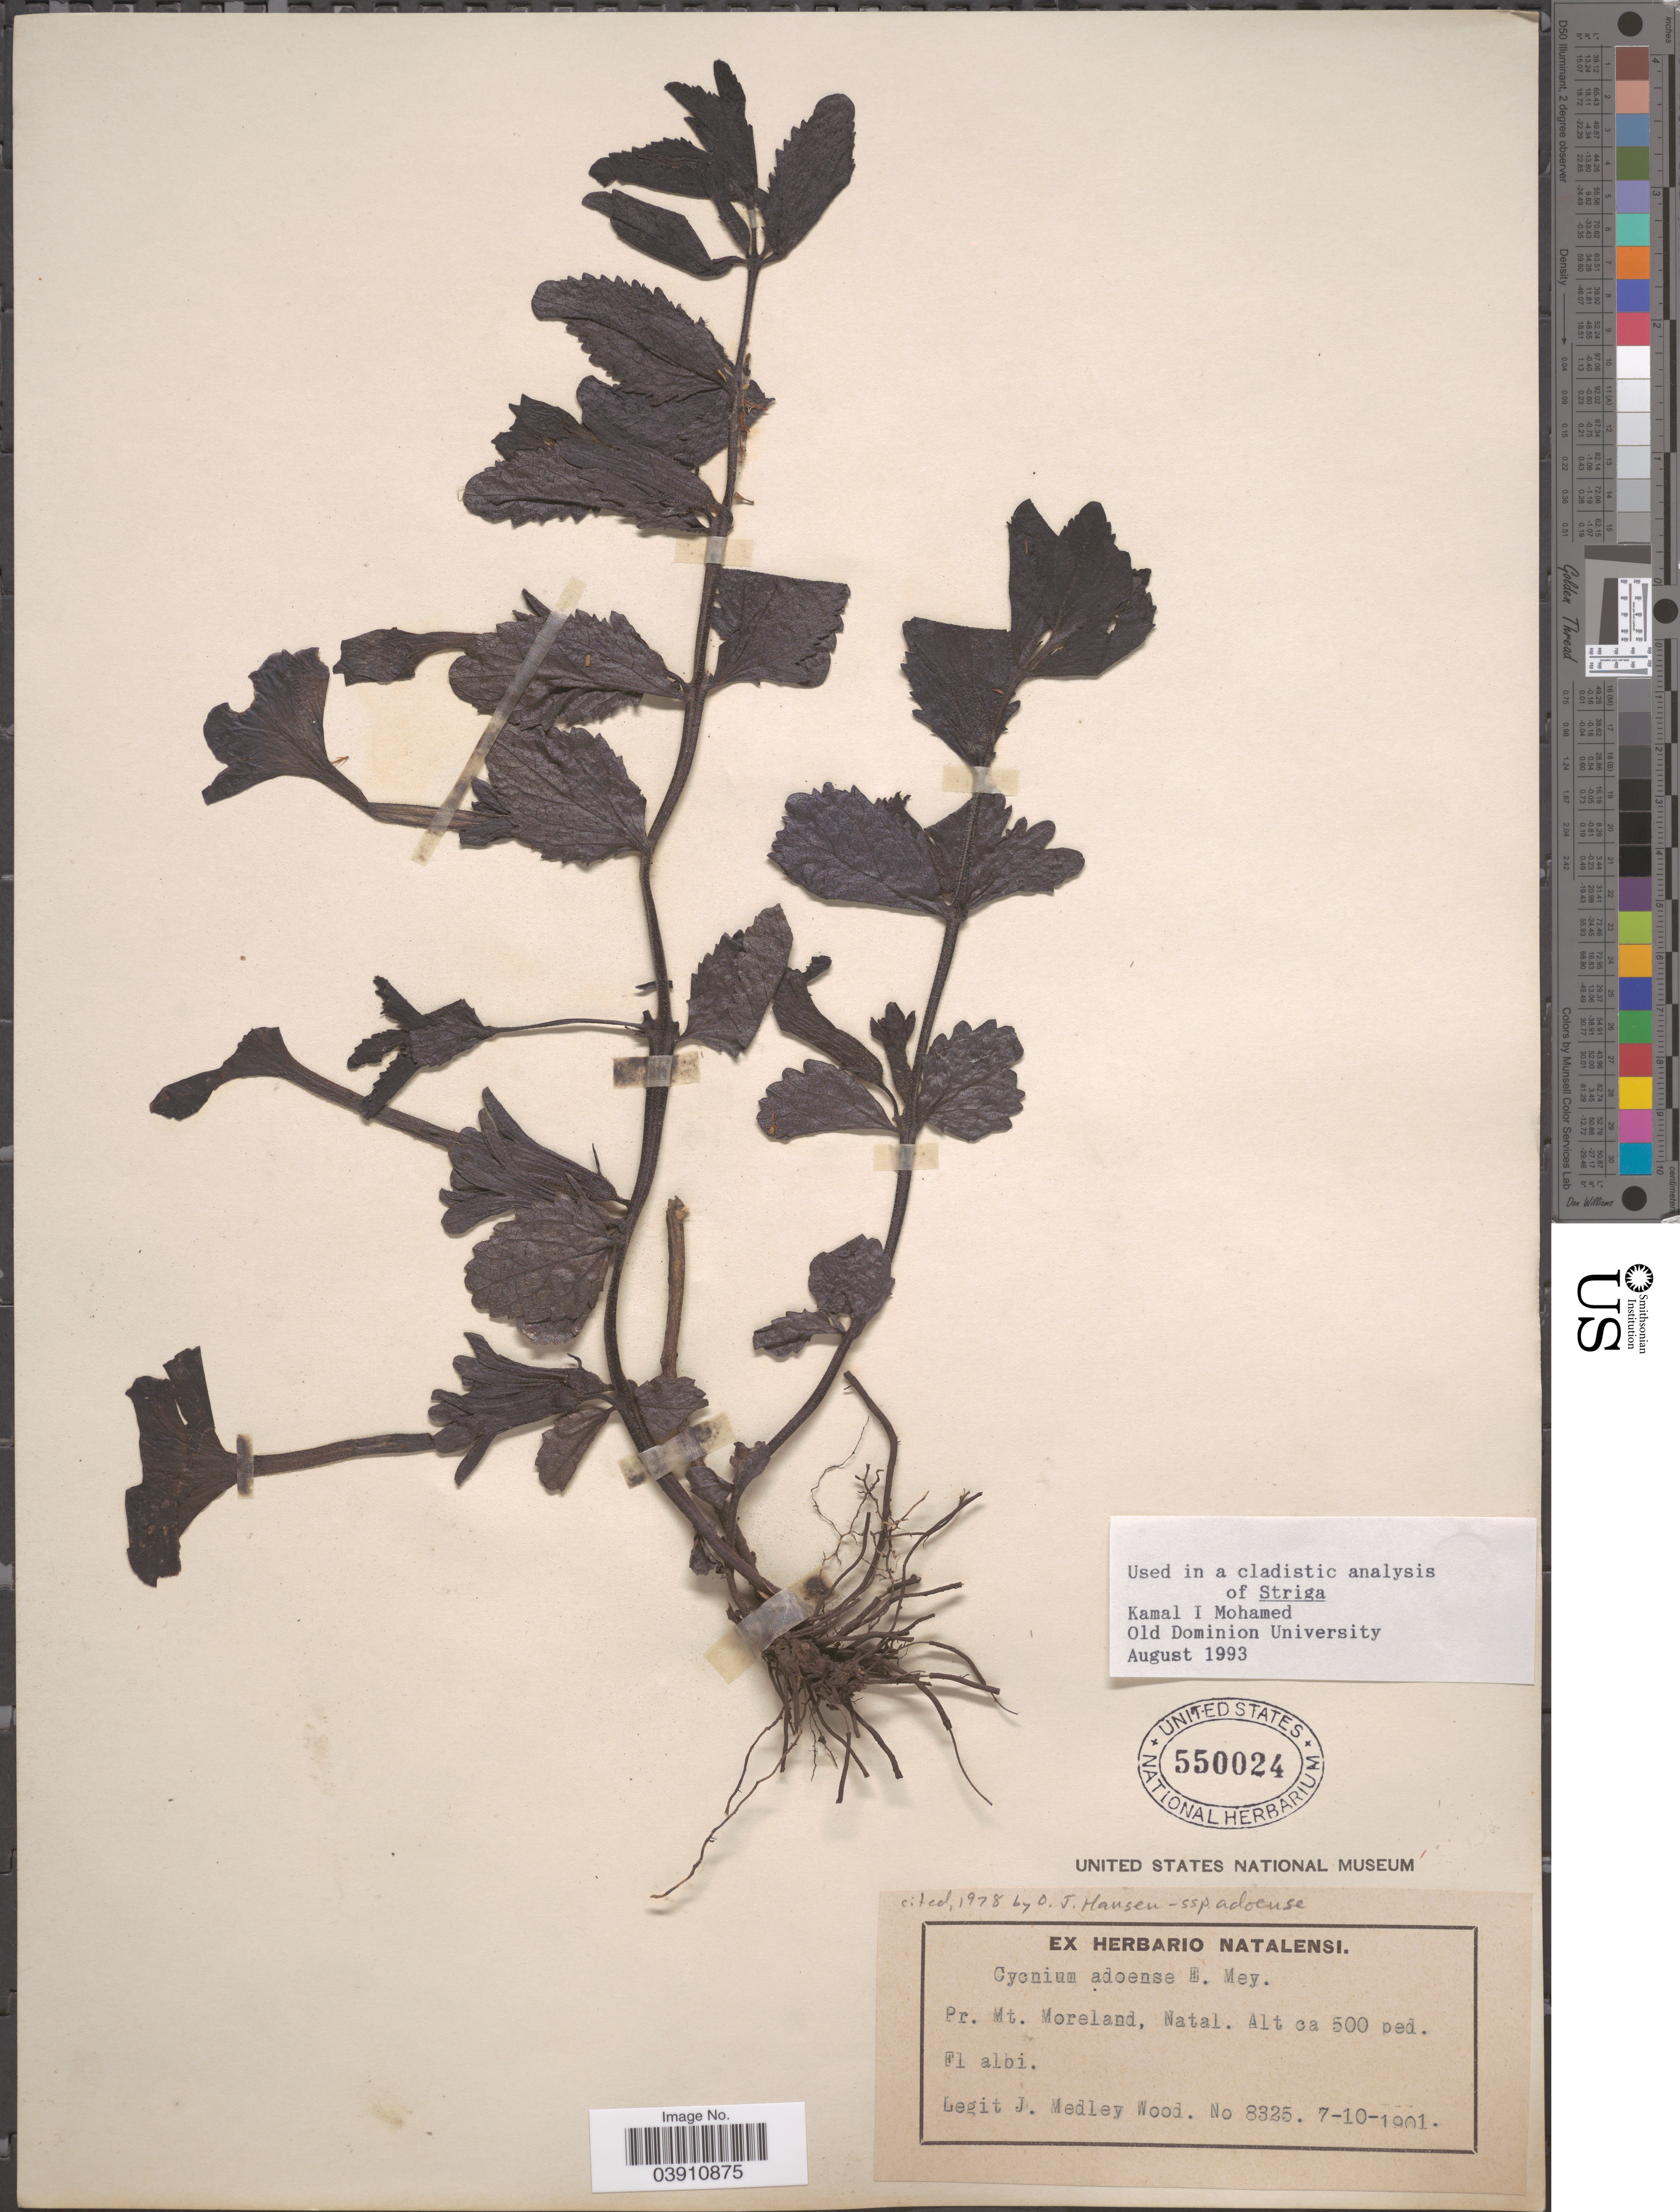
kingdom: Plantae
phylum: Tracheophyta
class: Magnoliopsida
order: Lamiales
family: Orobanchaceae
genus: Cycnium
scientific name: Cycnium adonense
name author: E. Mey. ex Benth.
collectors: J. M. Wood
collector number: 8325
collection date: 1901-10-07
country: South Africa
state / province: KwaZulu-Natal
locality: Pr. Mt. Moreland, Natal.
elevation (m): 152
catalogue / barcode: US 550024